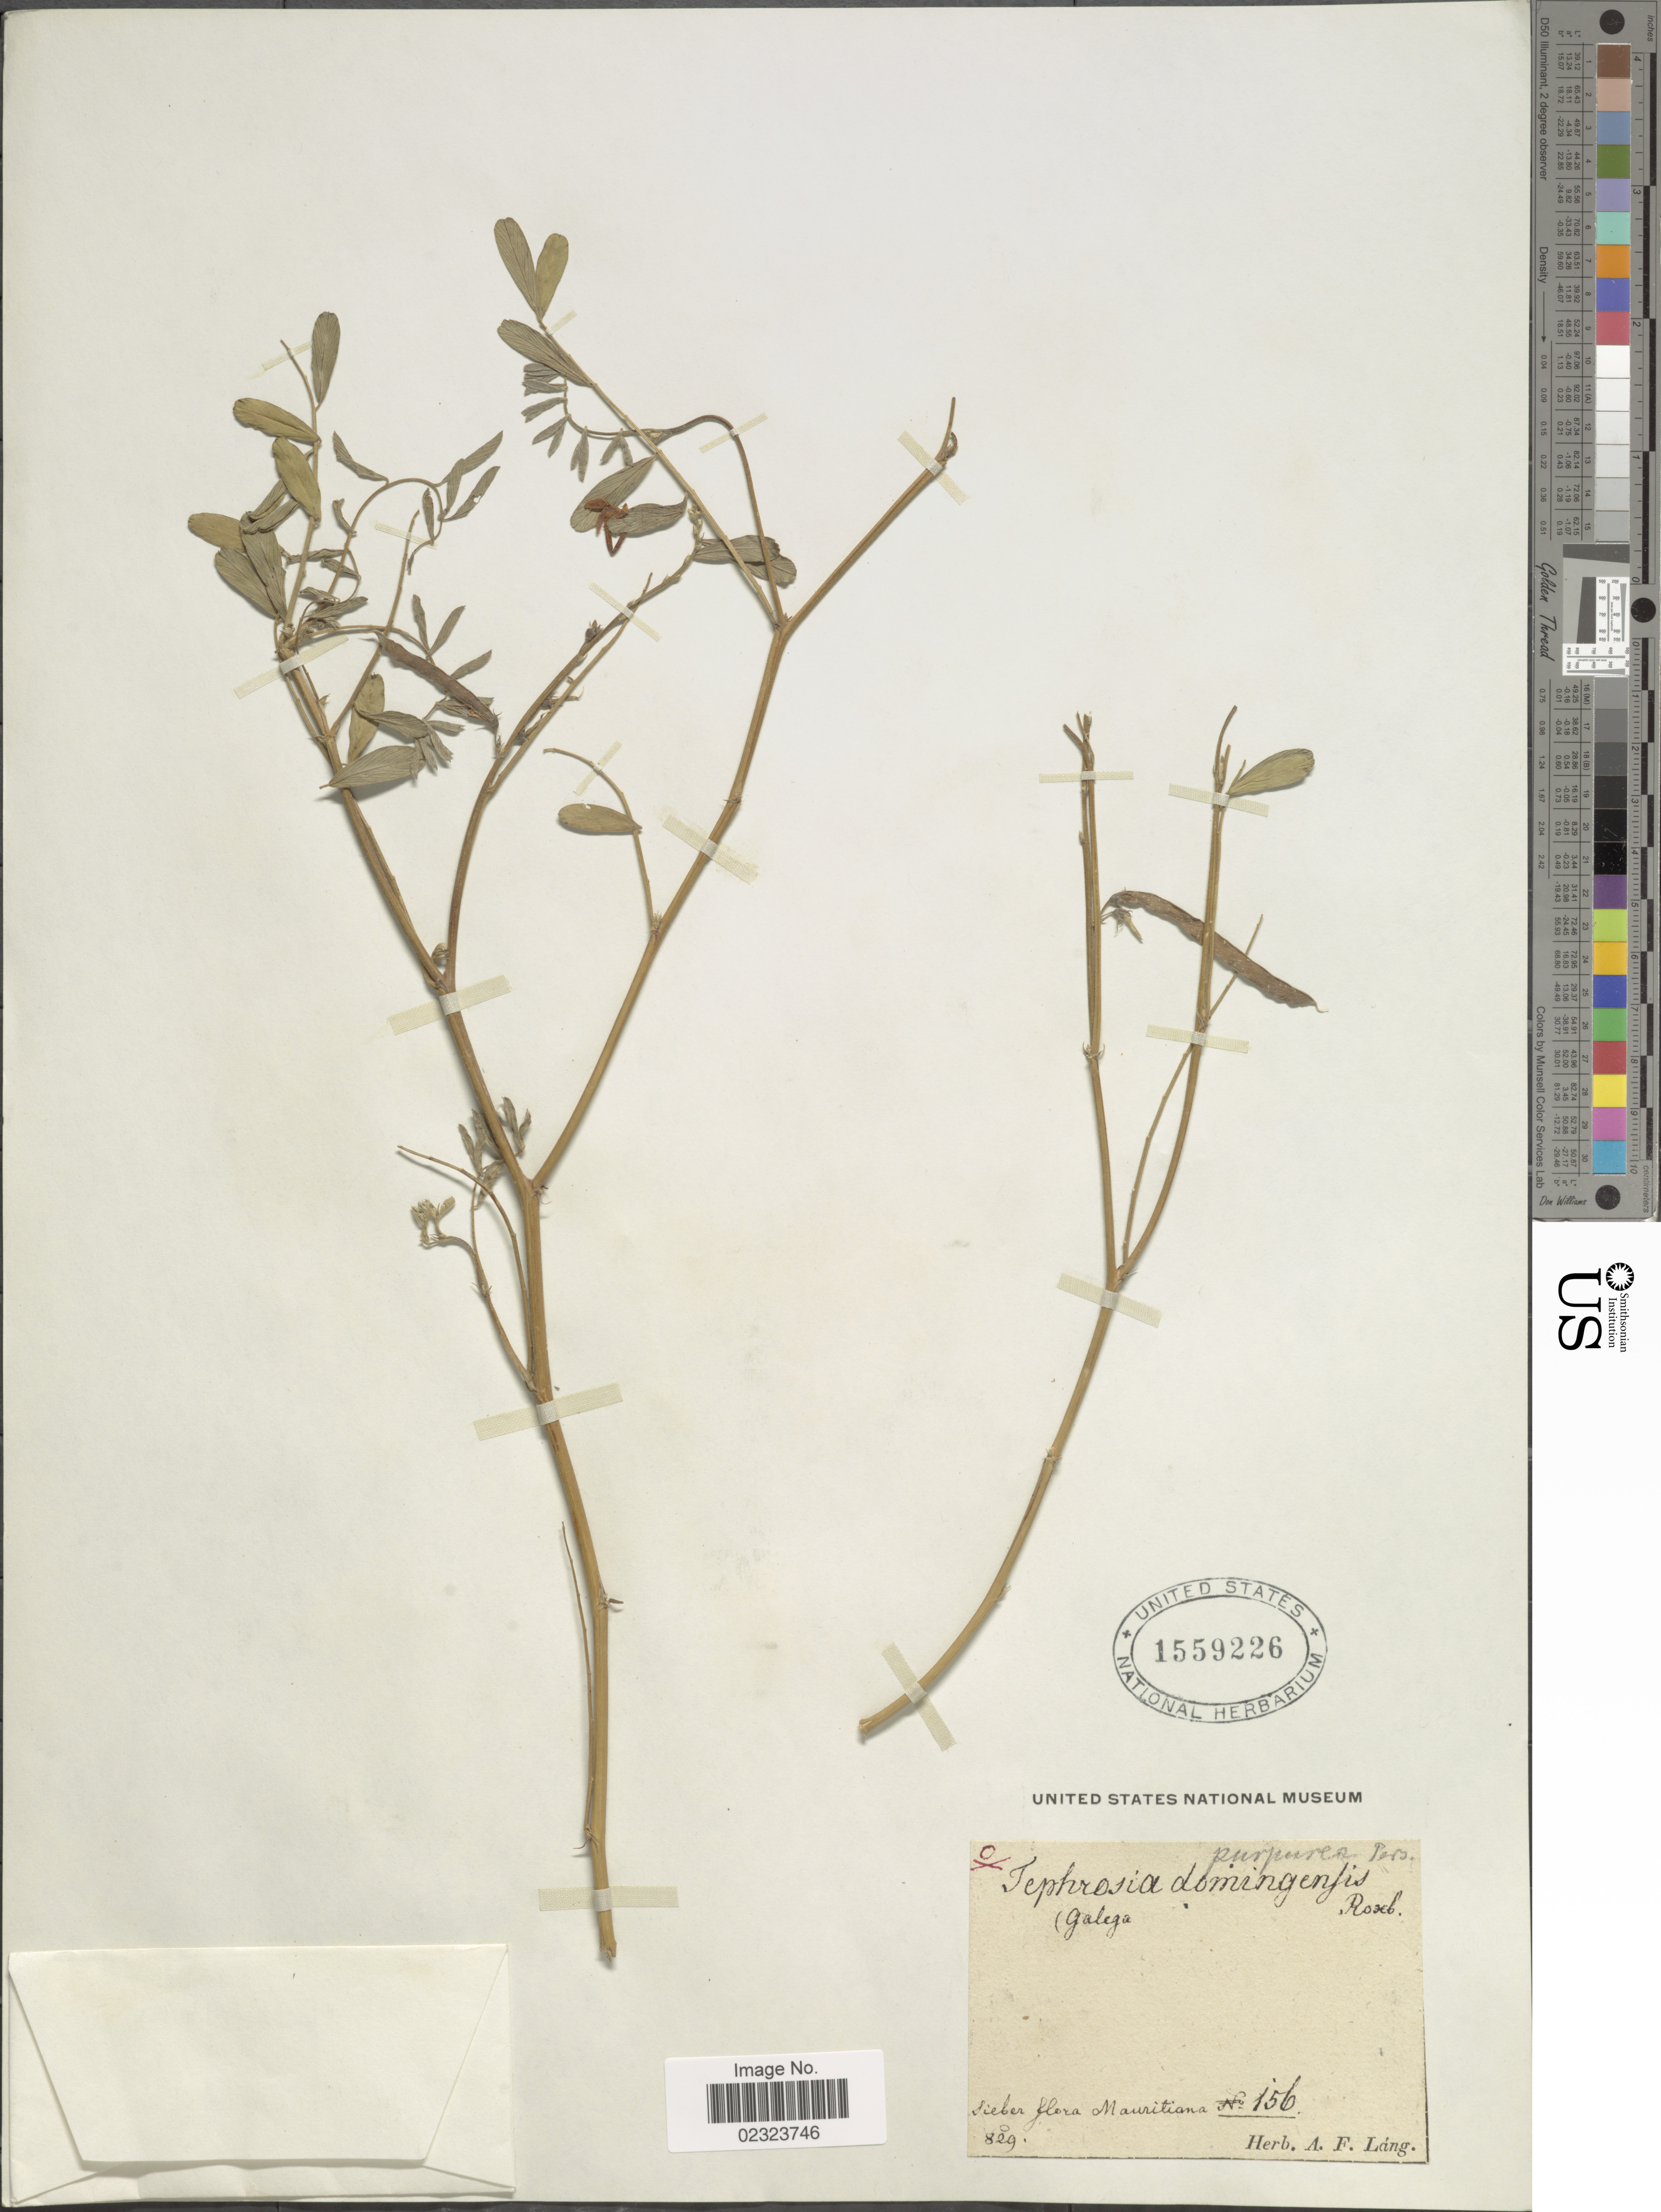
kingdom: Plantae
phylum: Tracheophyta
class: Magnoliopsida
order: Fabales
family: Fabaceae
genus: Tephrosia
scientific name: Tephrosia purpurea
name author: (L.) Pers.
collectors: -- Sieber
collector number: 156?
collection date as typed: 829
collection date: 1829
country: Mauritania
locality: Mauritiana.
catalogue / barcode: US 1559226